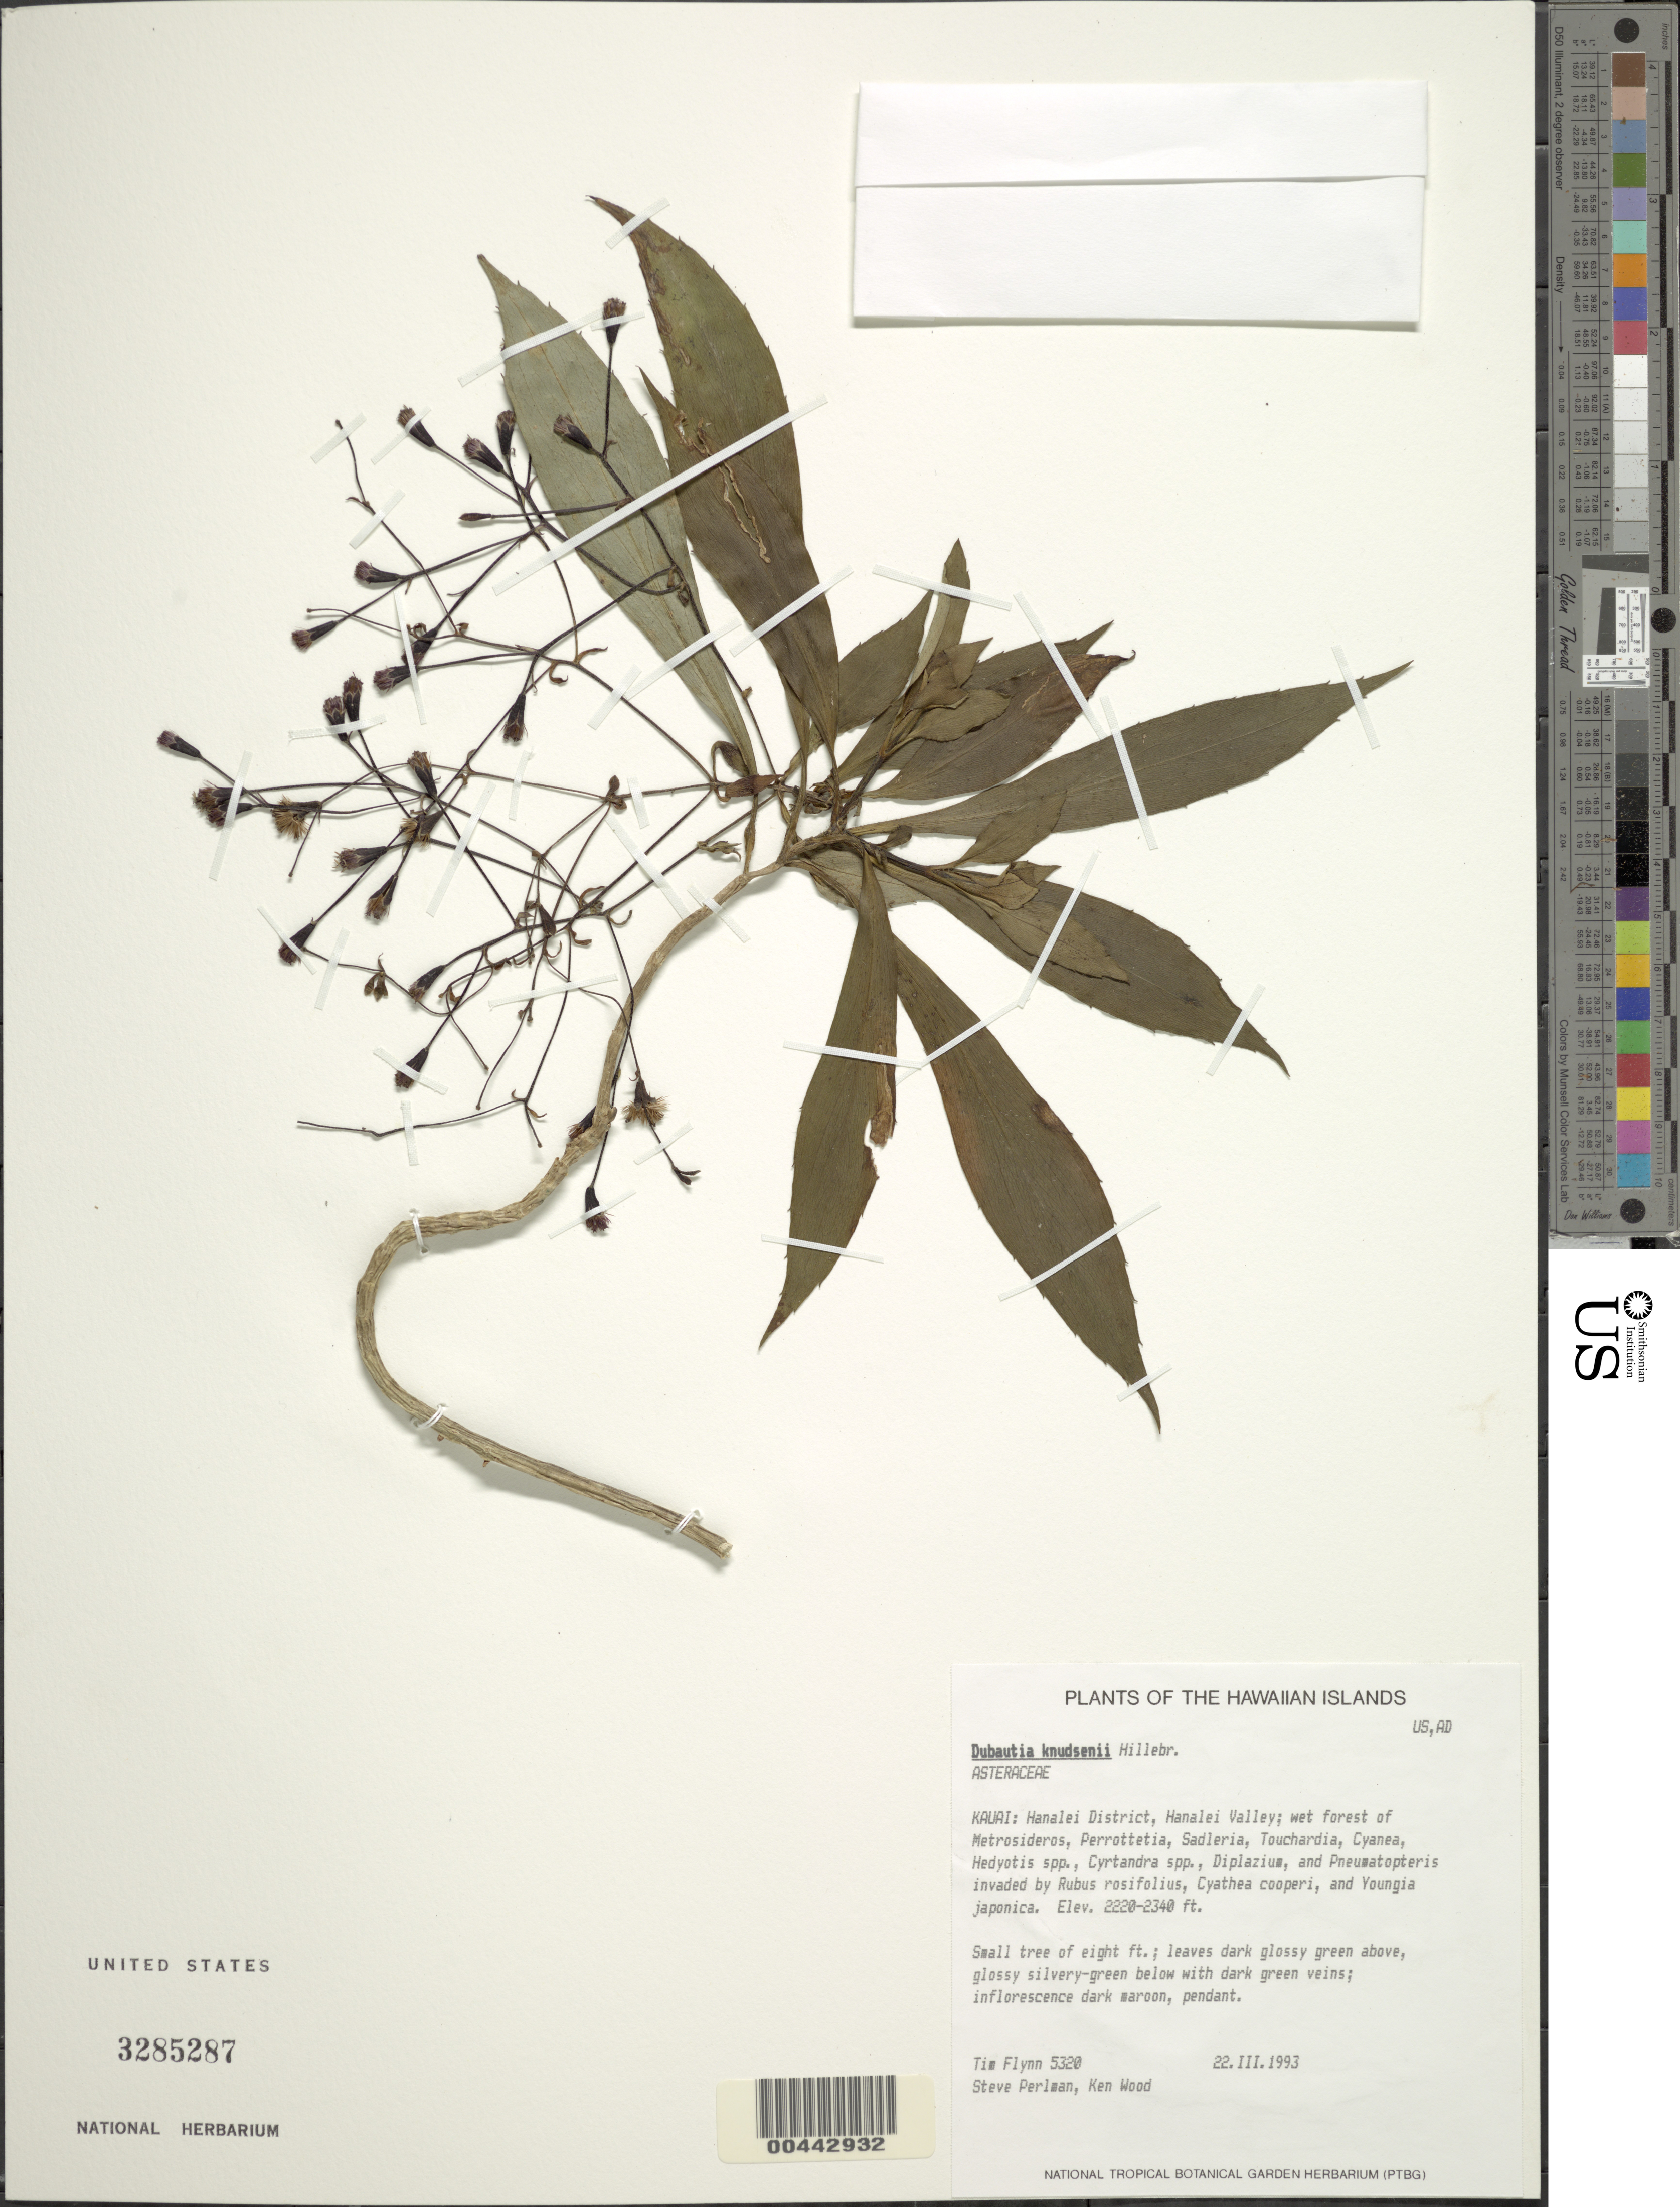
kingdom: Plantae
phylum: Tracheophyta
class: Magnoliopsida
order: Asterales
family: Asteraceae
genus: Dubautia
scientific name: Dubautia knudsenii subsp. filiformis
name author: G.D. Carr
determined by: Carr, G. D.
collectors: T. W. Flynn, S. P. Perlman & K. Wood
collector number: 5320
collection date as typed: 22 Mar 1993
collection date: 1993-03-22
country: United States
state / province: Hawaii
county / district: Kauai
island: Kaua'i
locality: Hanalei District, Hanalei Valley.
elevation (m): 677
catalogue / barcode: US 3285287